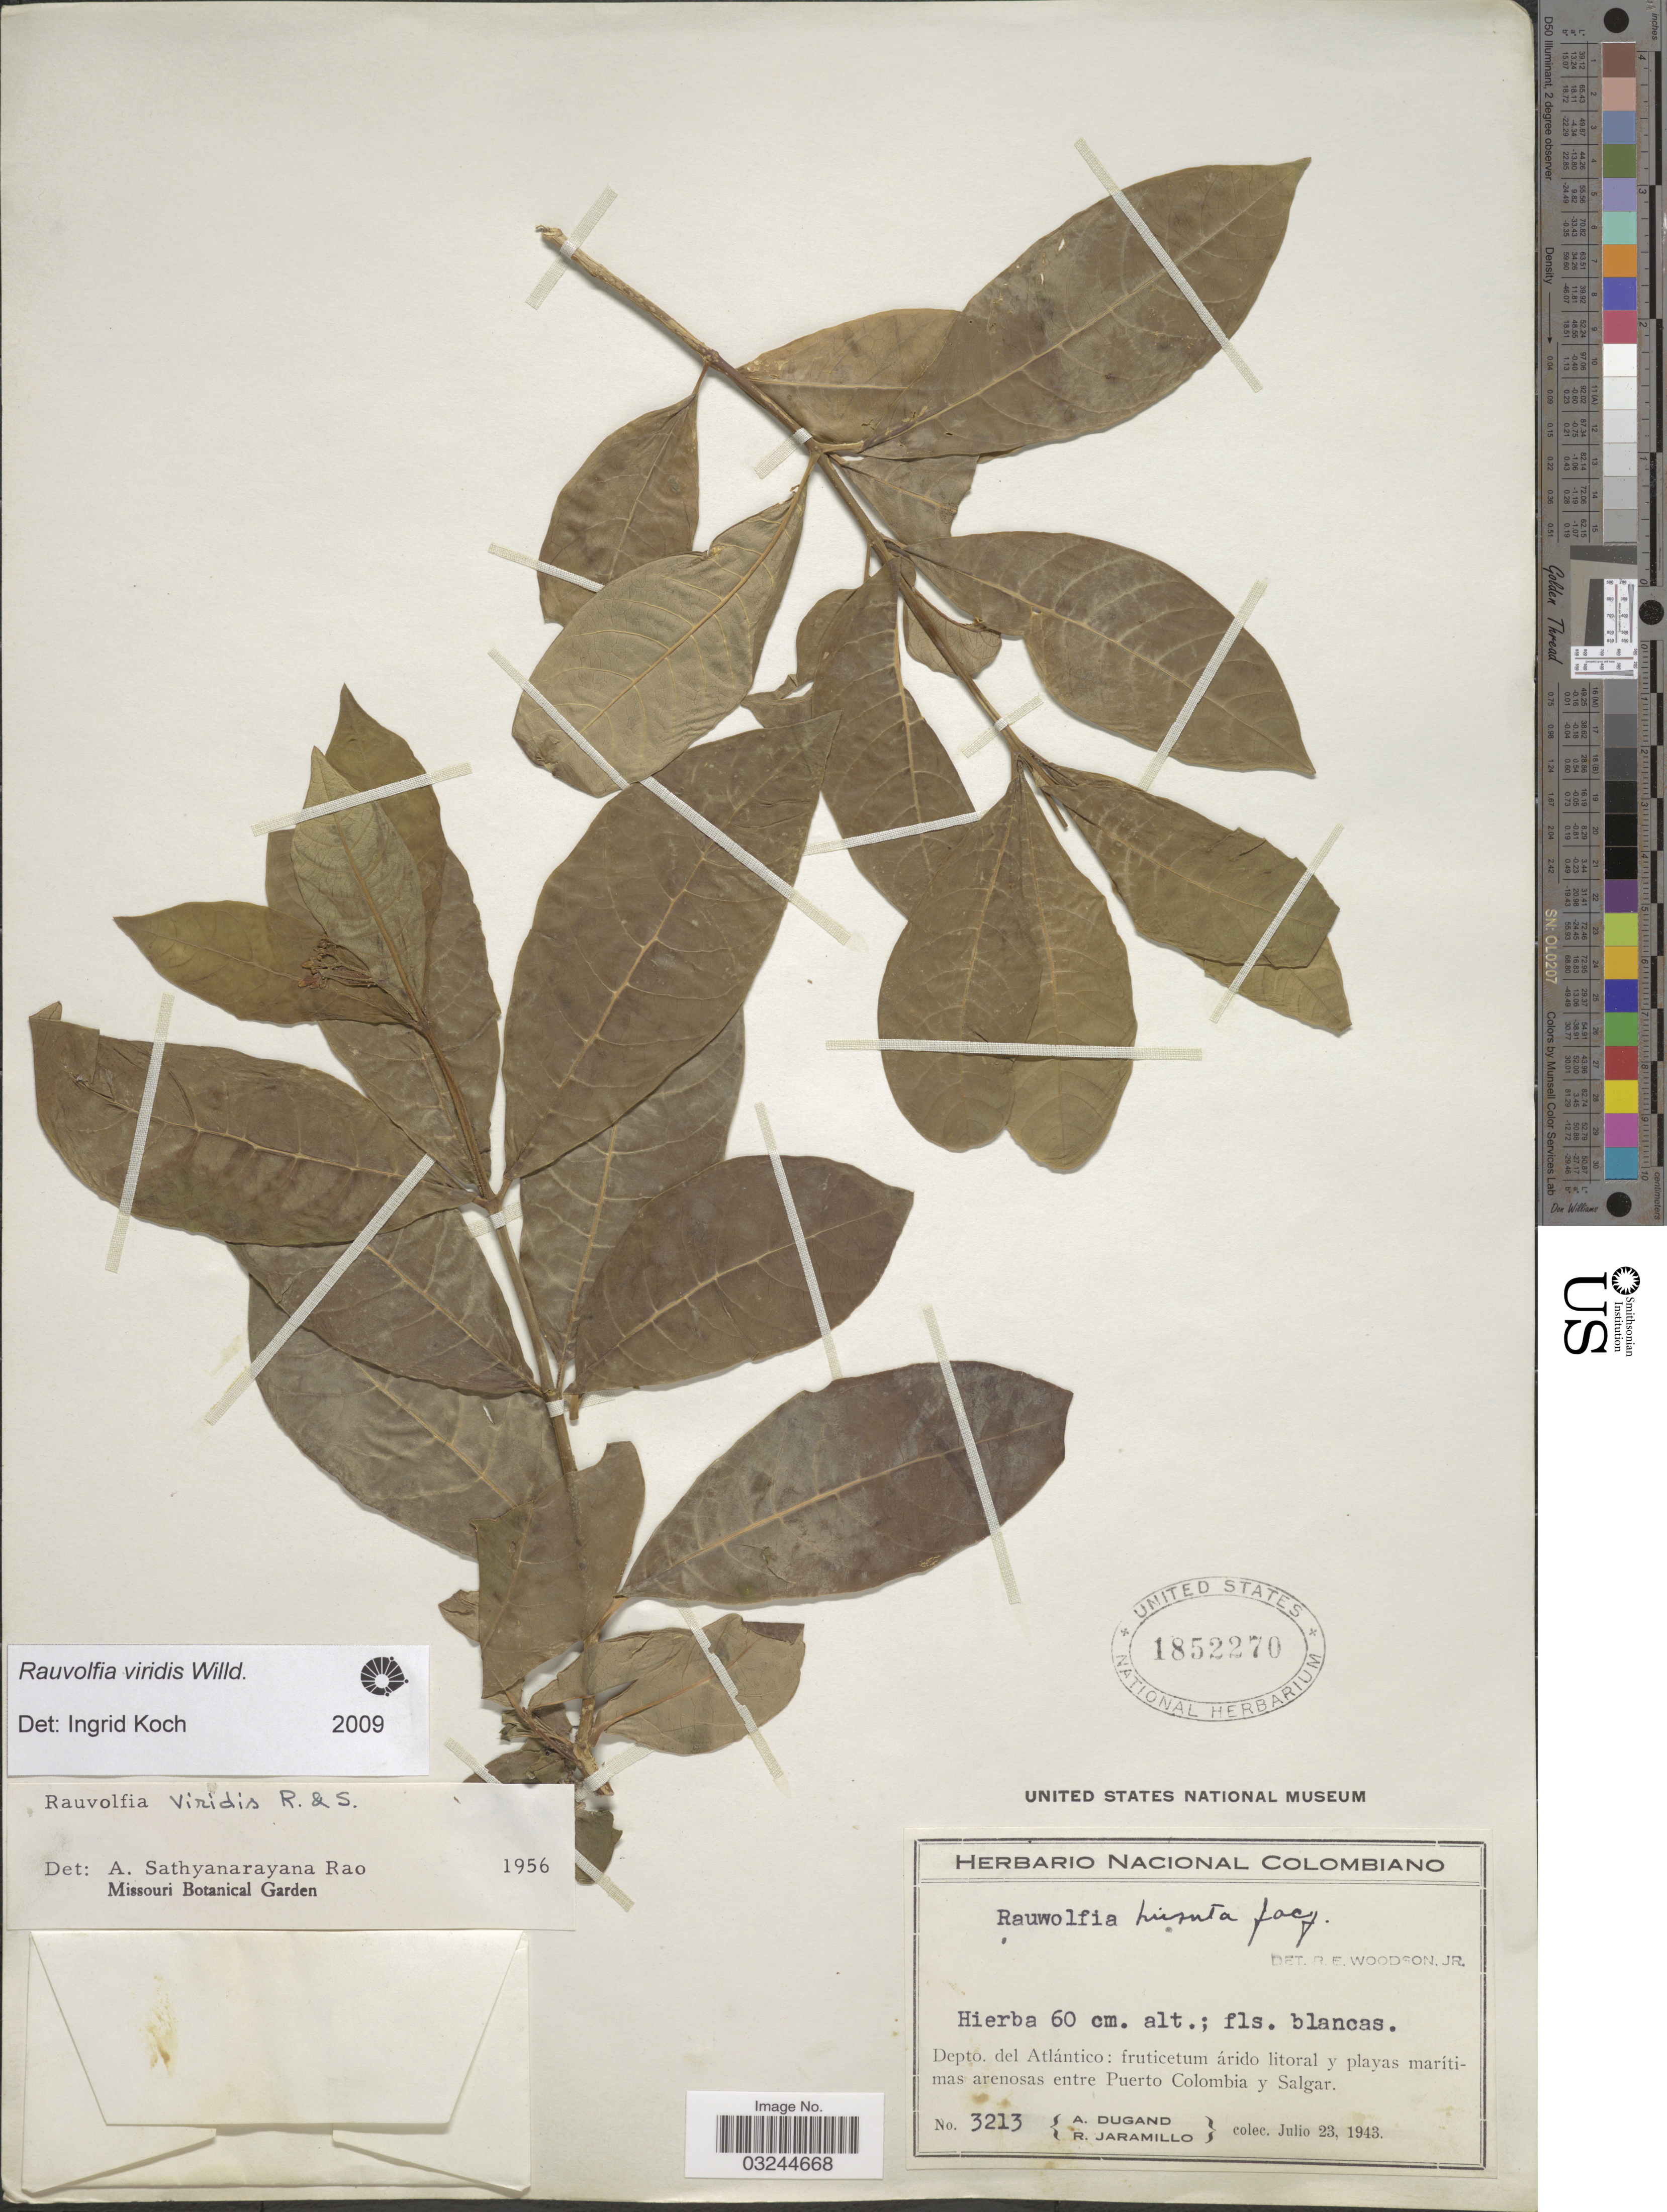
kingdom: Plantae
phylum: Tracheophyta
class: Magnoliopsida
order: Gentianales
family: Apocynaceae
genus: Rauvolfia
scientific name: Rauvolfia viridis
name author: Willd. ex Roem. & Schult.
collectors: A. Dugand & R. Jaramillo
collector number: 3213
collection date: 1943-07-23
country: Colombia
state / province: Atlántico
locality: Depto. del Atlántico: fruticetum árido litoral y playas marítimas arenosas entre Puerto Colombia y Salgar.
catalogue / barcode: US 1852270